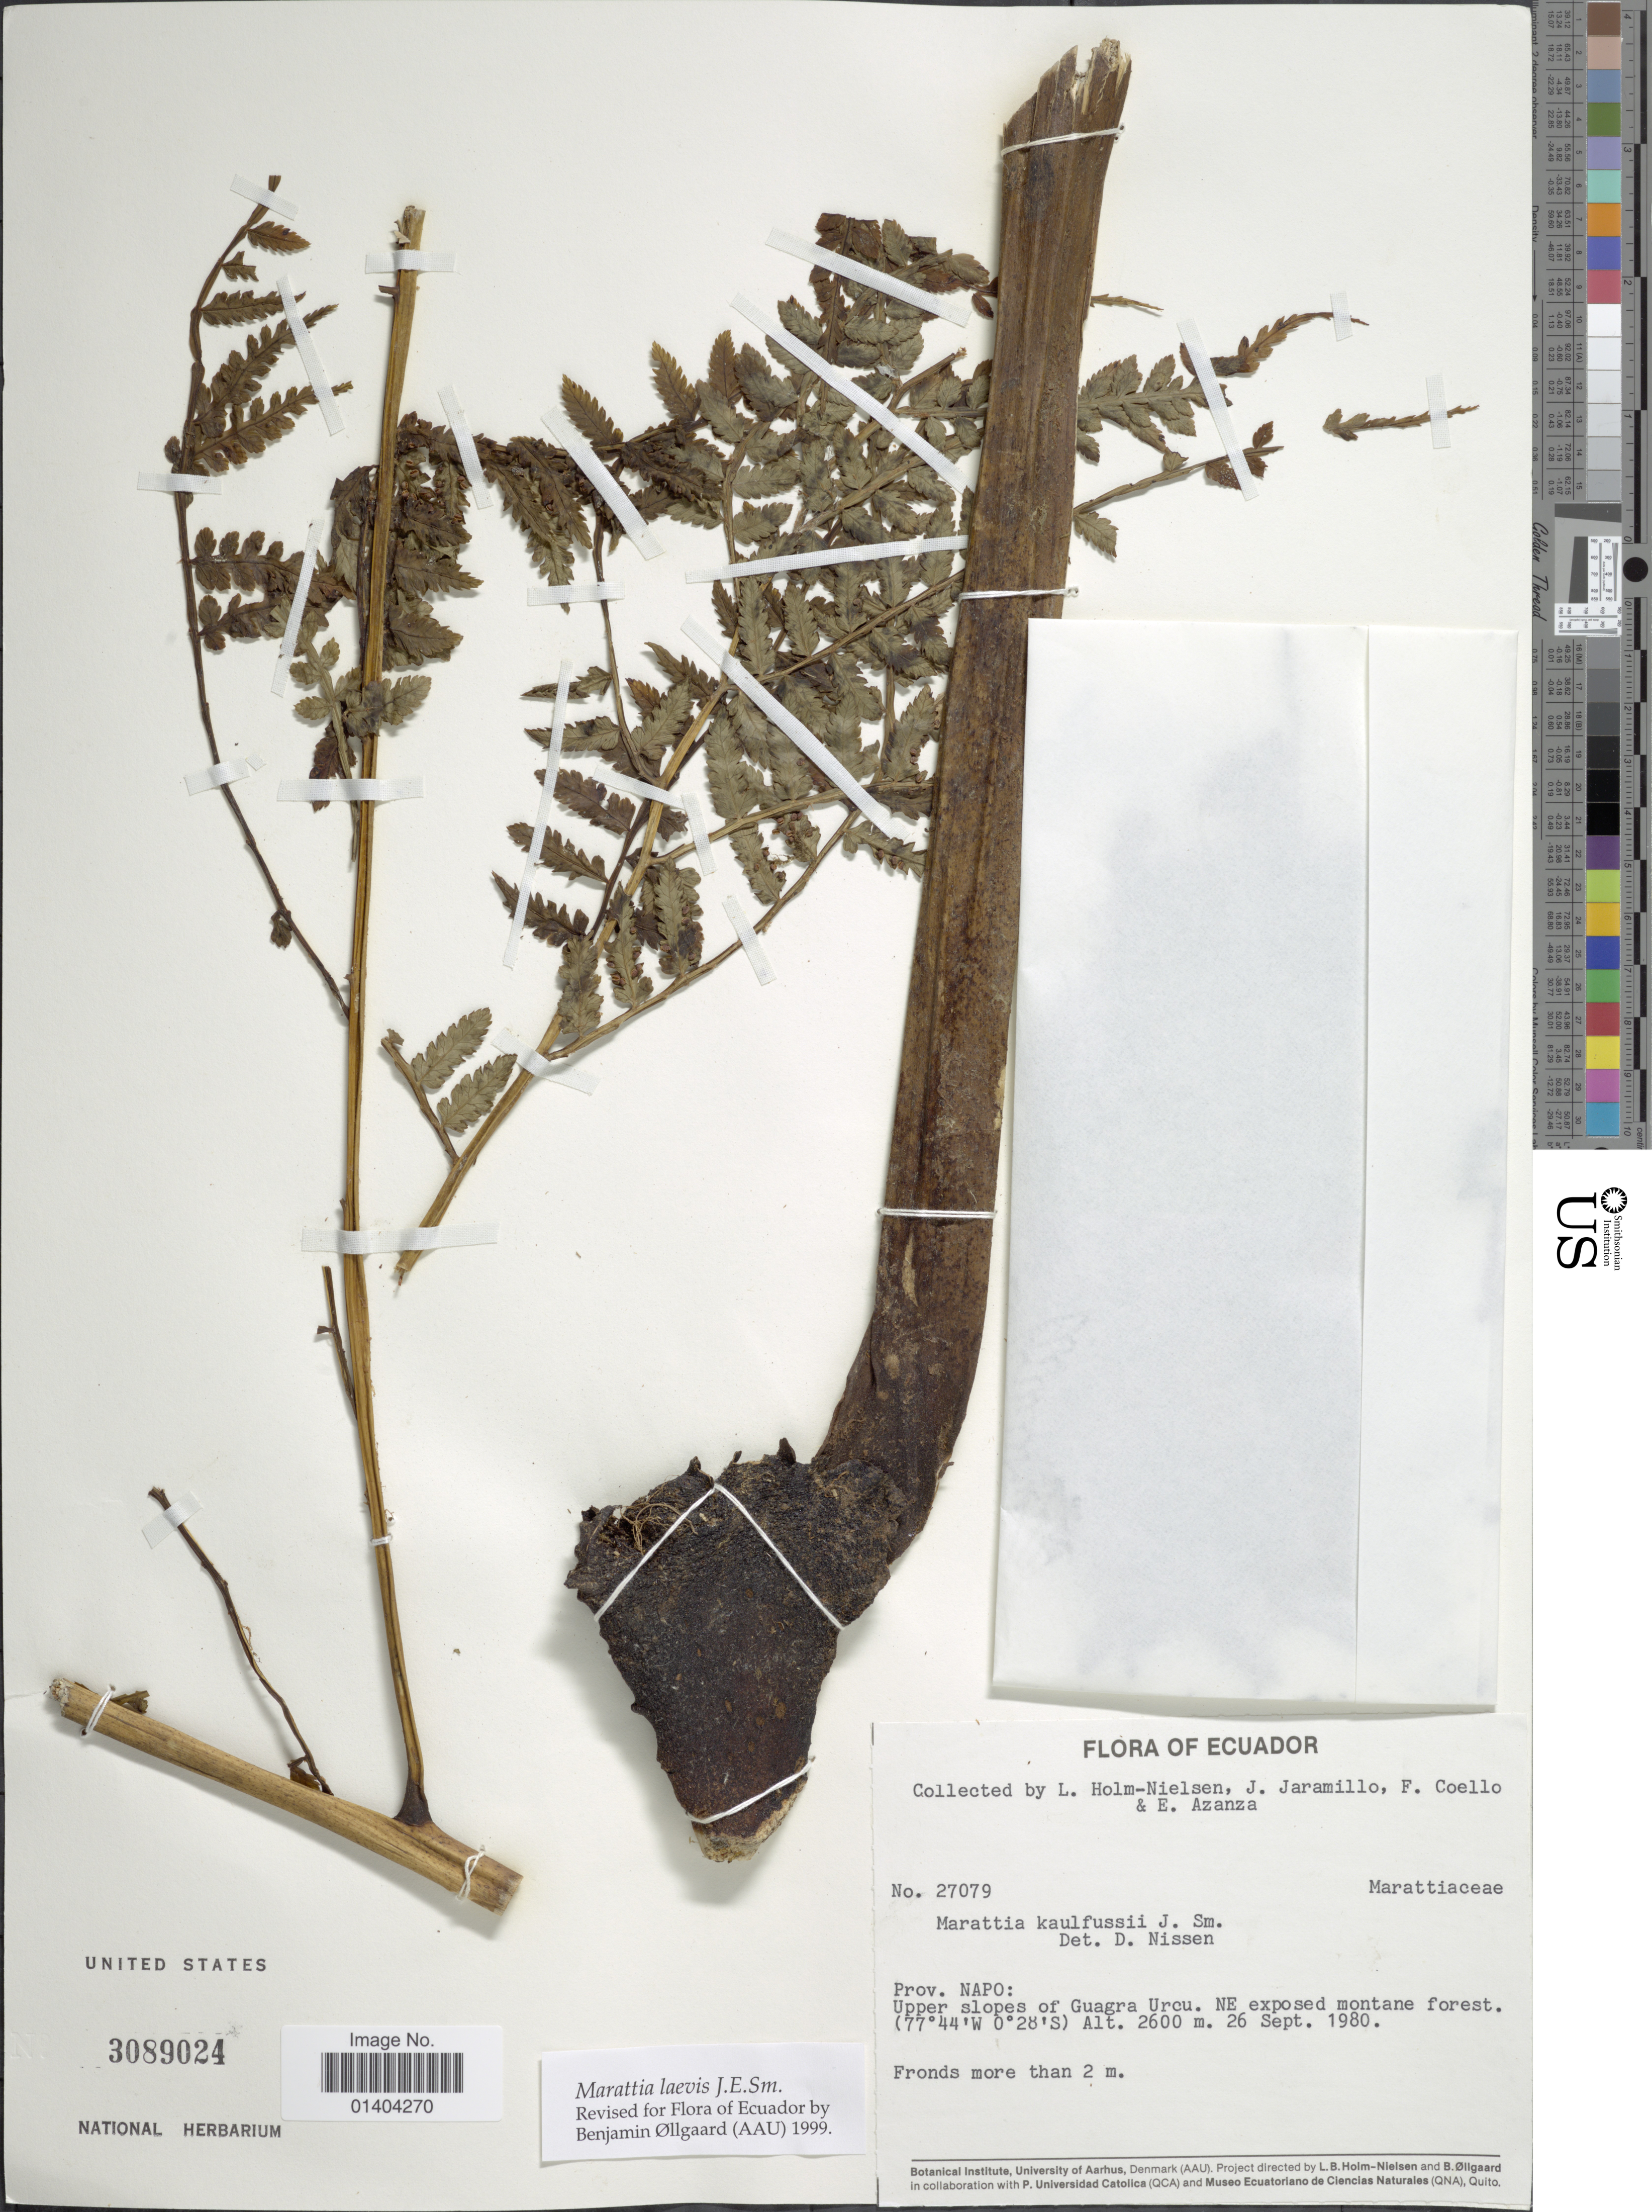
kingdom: Plantae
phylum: Tracheophyta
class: Polypodiopsida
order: Marattiales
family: Marattiaceae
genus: Marattia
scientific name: Marattia laevis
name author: Sm.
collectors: L. B. Holm-Nielsen, J. Jaramillo, F. Coello & E. Azanza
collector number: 27079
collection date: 1980-09-26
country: Ecuador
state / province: Napo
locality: Prov. Napo: Upper lsopes of Guagra Urcu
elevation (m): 2600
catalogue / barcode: US 3089024